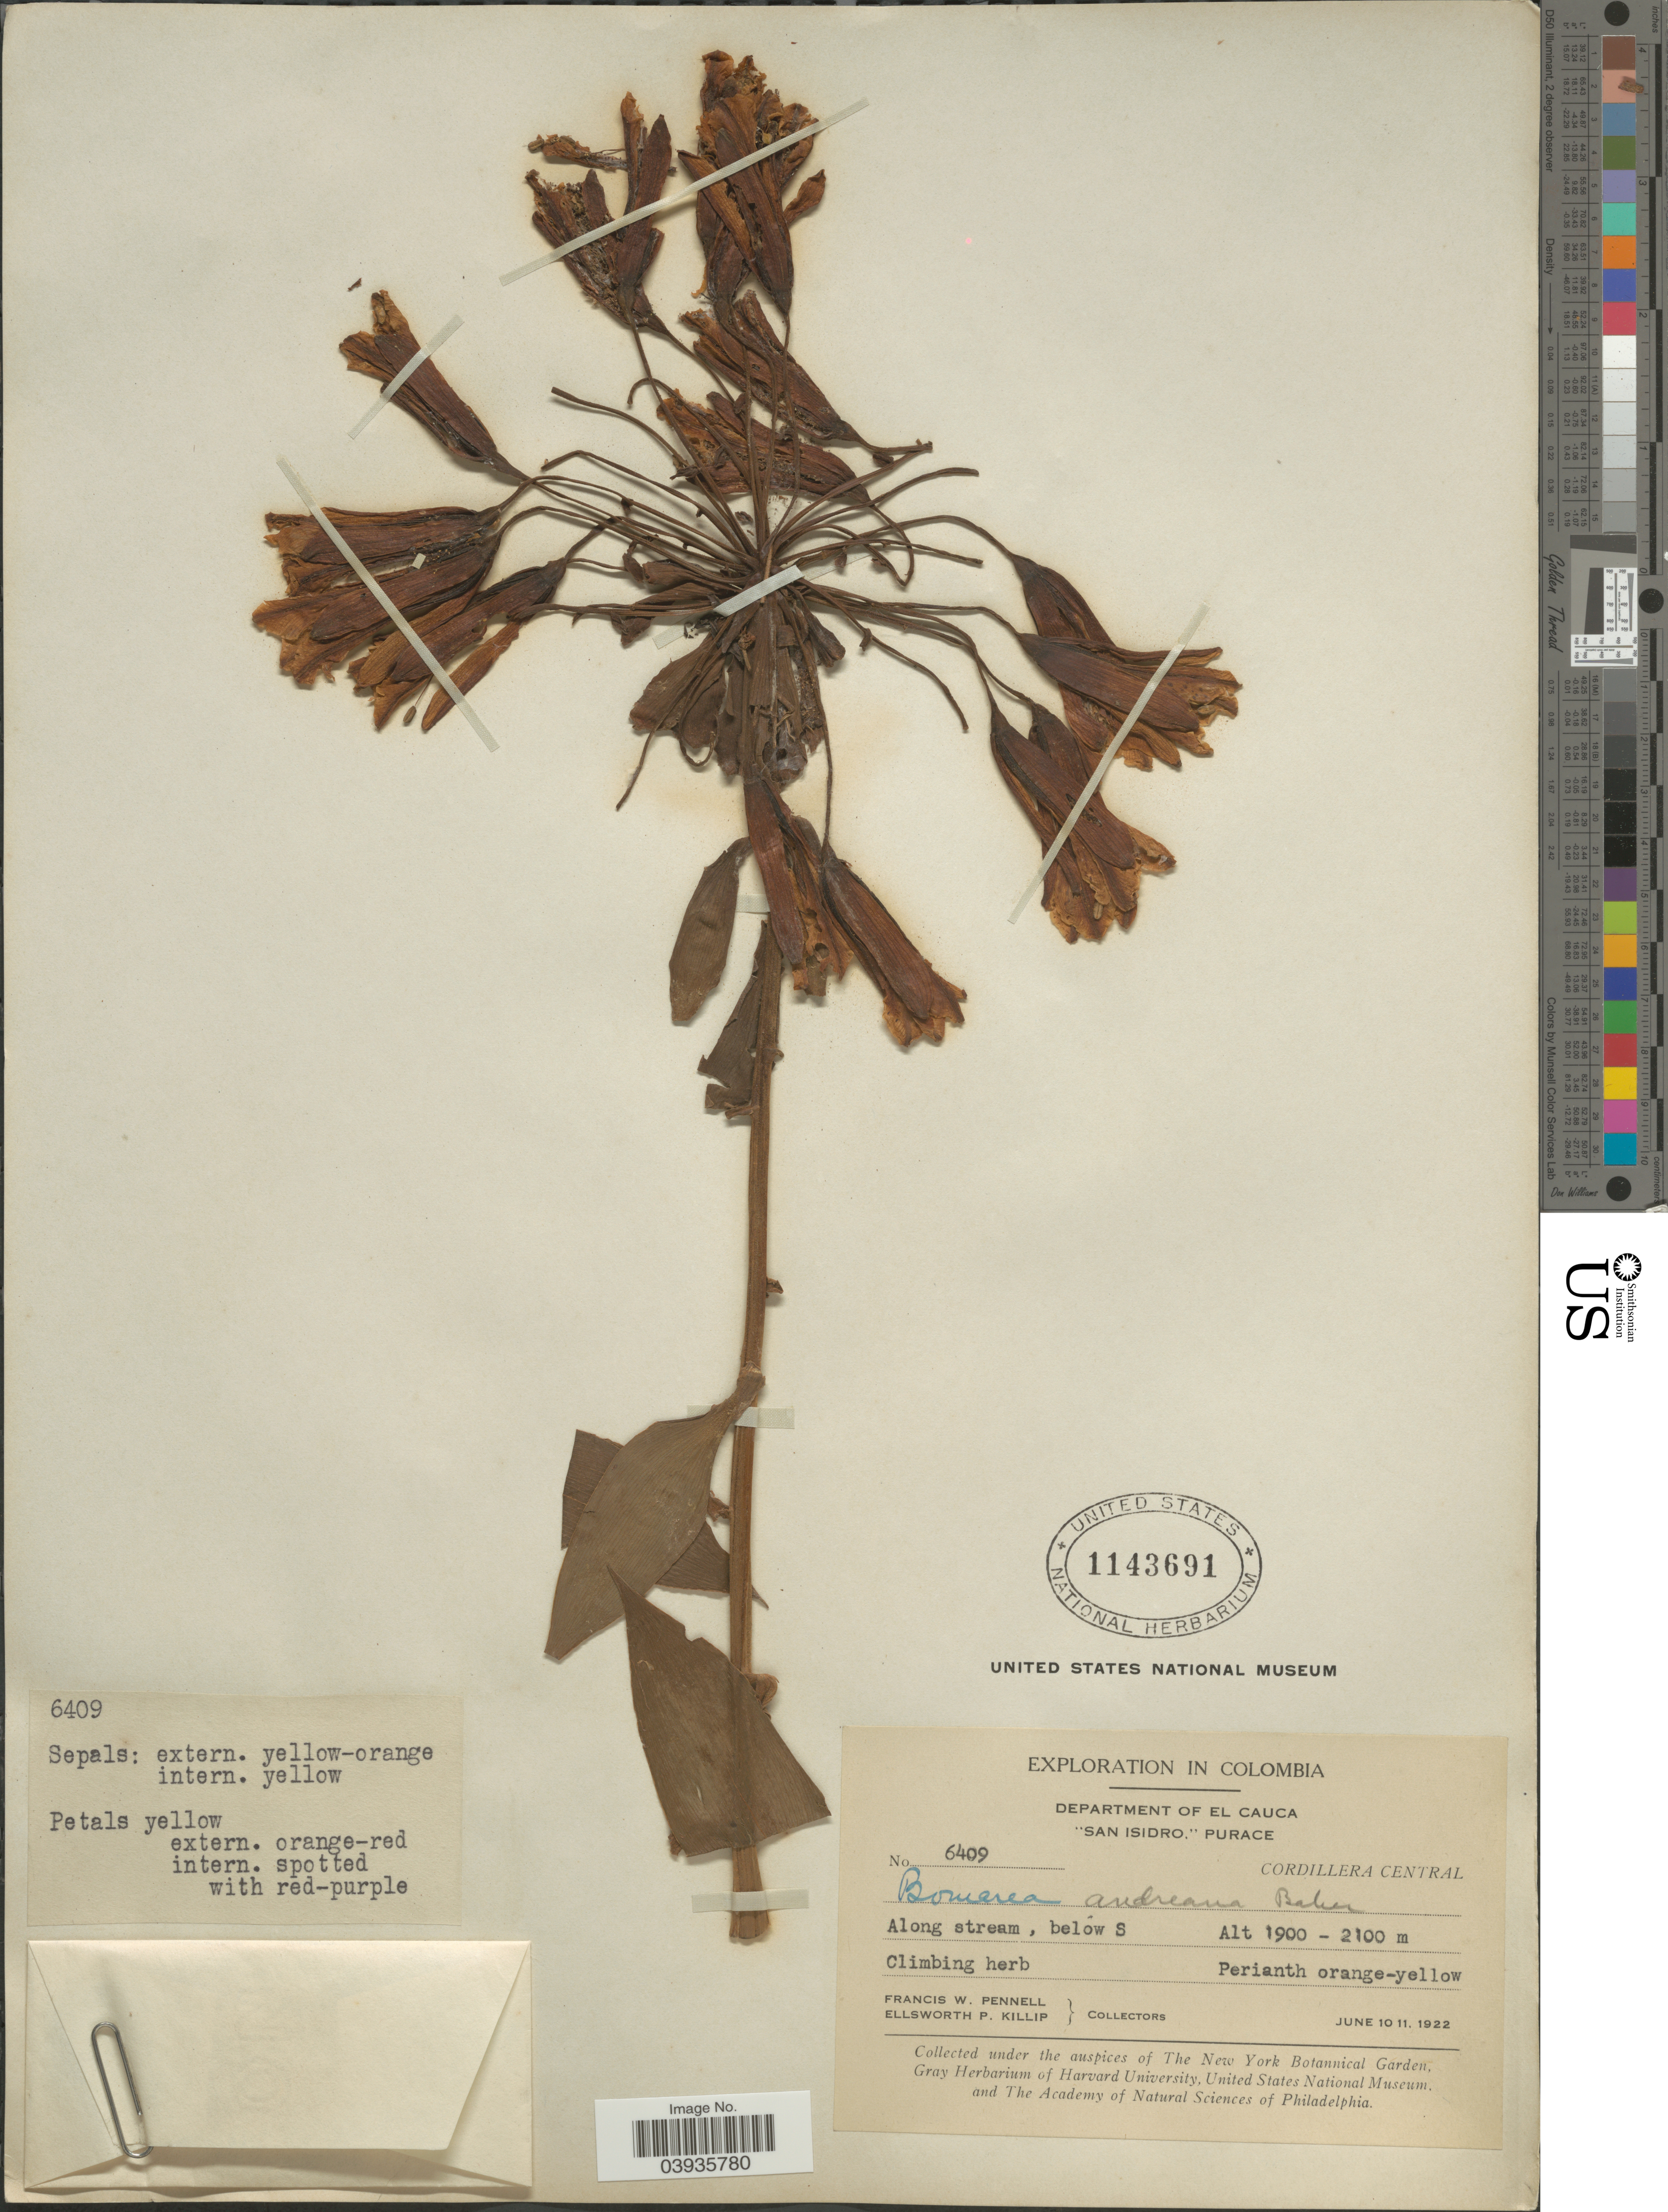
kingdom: Plantae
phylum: Tracheophyta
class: Liliopsida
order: Liliales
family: Alstroemeriaceae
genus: Bomarea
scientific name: Bomarea andreana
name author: Baker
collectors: F. W. Pennell & E. P. Killip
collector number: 6409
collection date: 1922-06-10/1922-06-11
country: Colombia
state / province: Cauca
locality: Department of El Cauca. "San Isidro," Purace. Along stream, below S.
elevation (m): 1900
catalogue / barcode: US 1143691